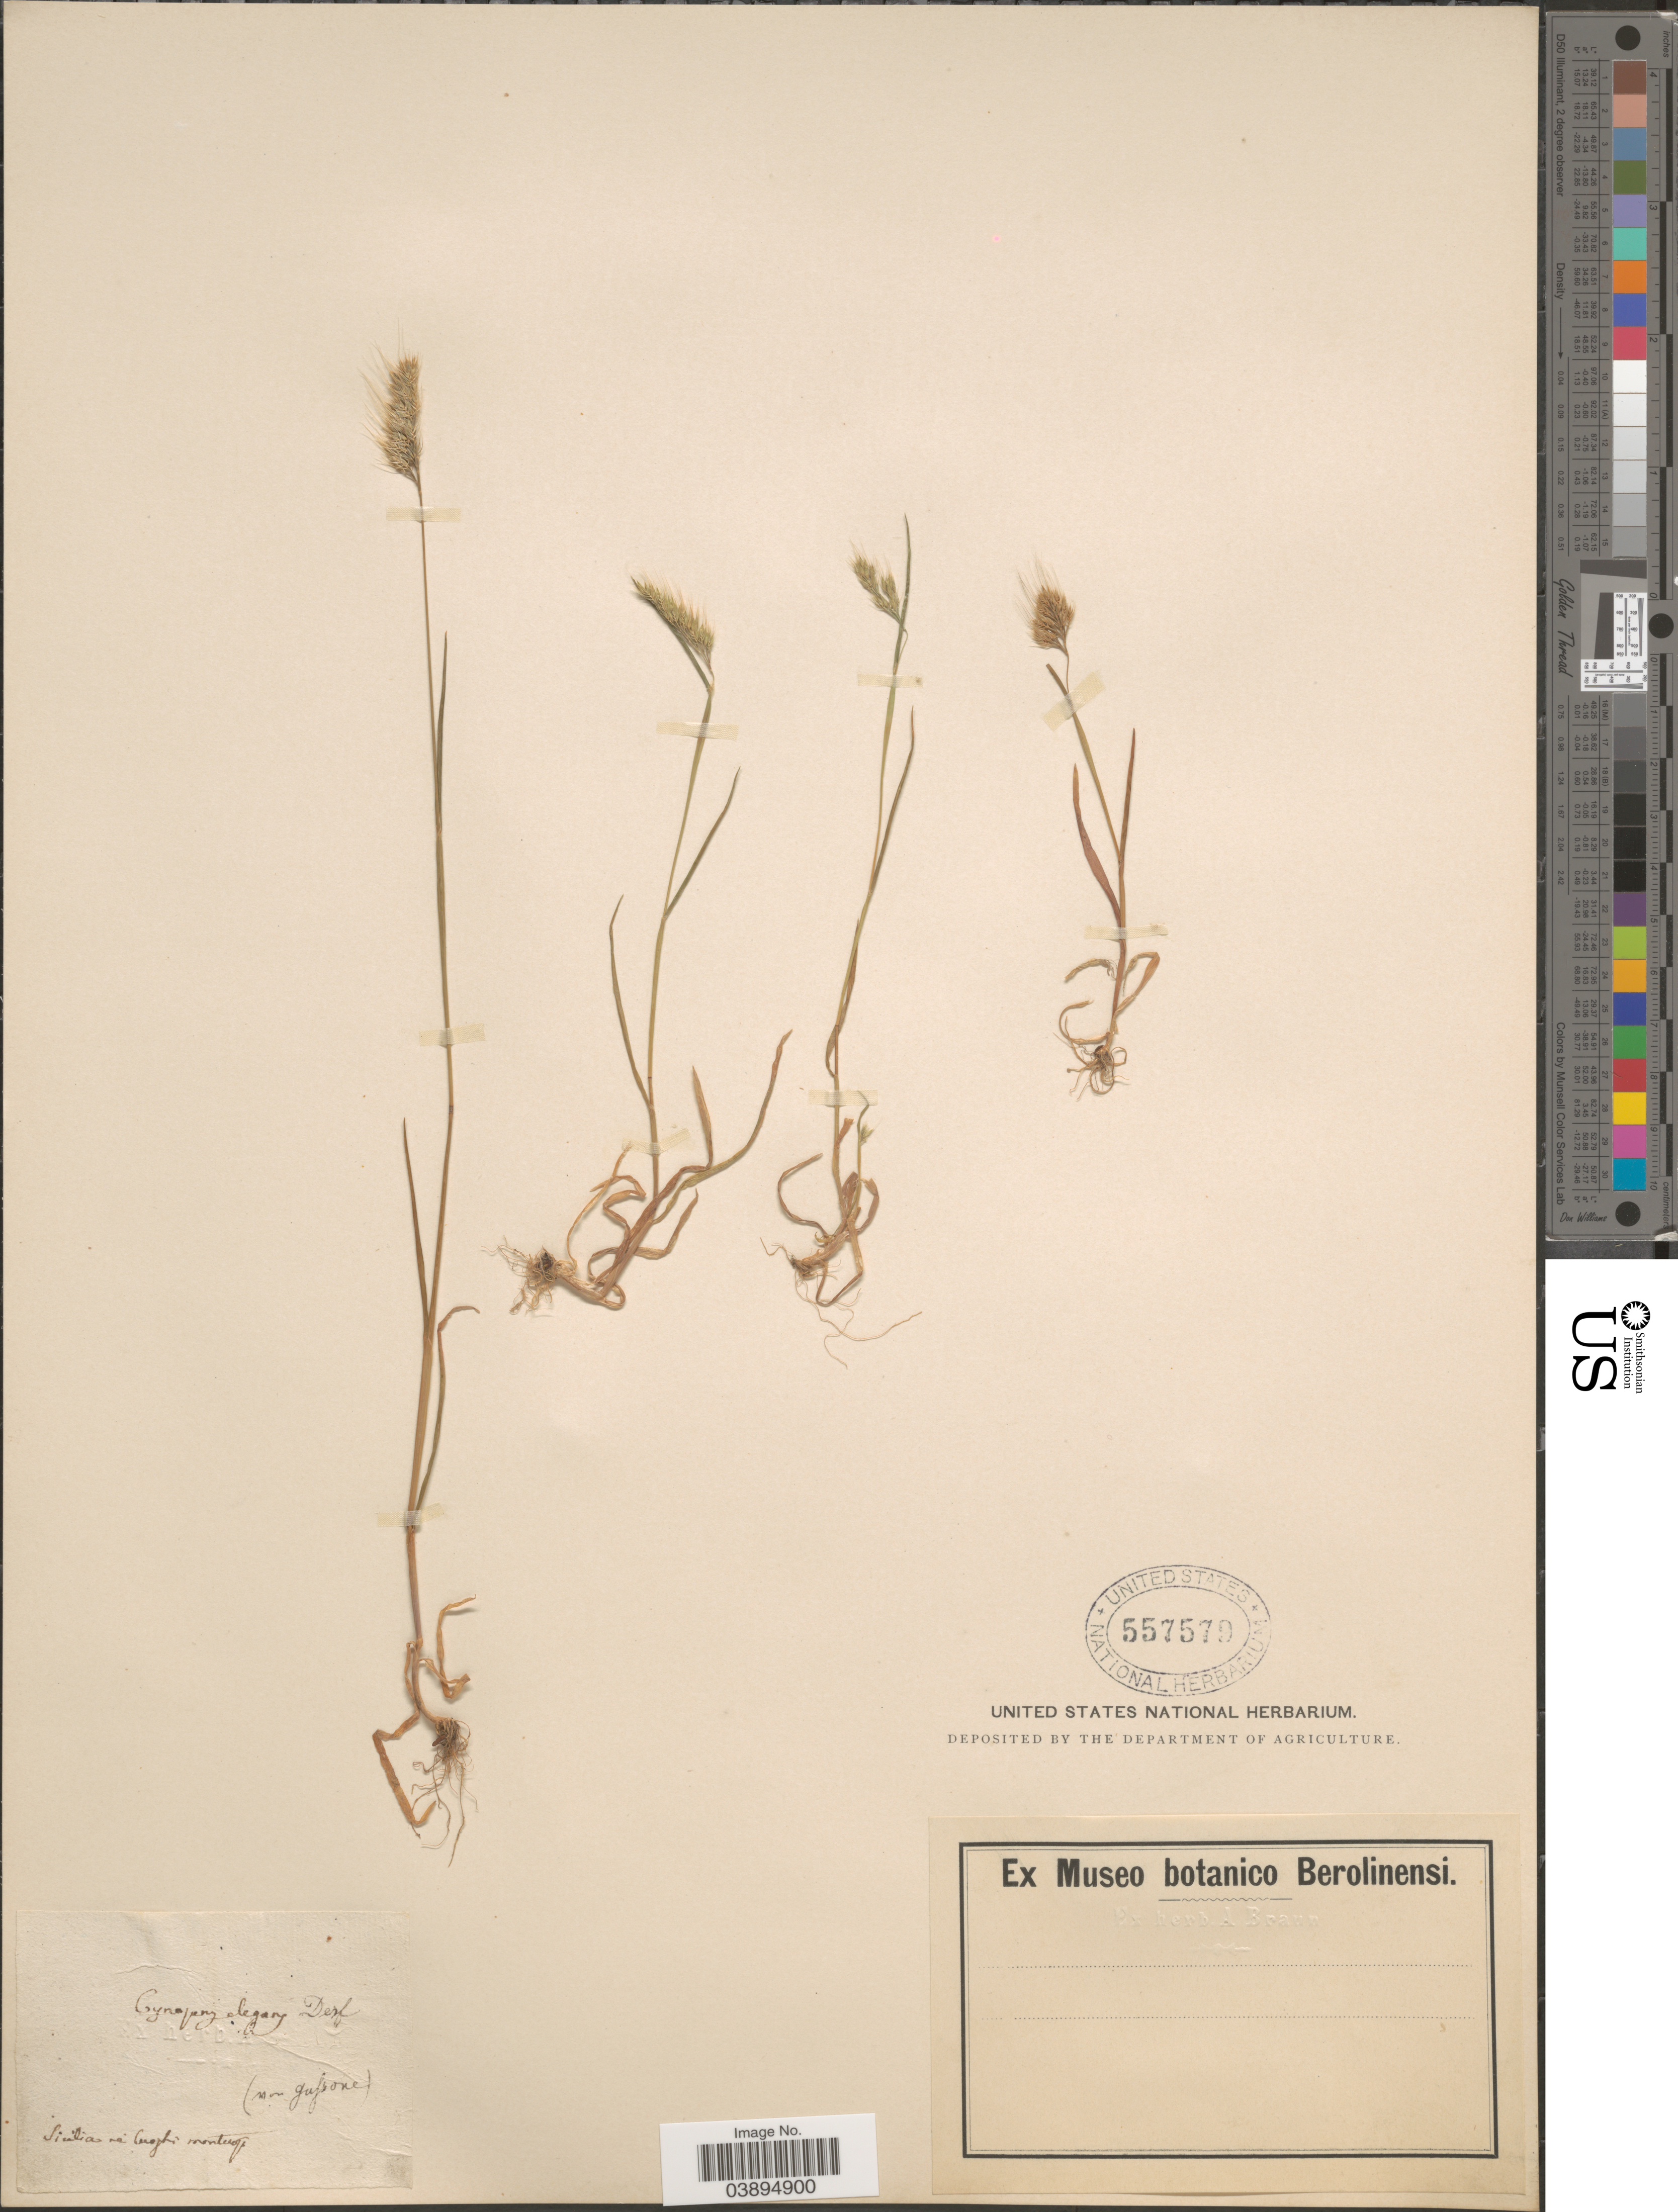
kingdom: Plantae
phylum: Tracheophyta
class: Liliopsida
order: Poales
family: Poaceae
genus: Cynosurus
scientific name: Cynosurus elegans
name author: Desf.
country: Italy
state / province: Siciliana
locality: Sicilia na Ceroghi monteroge. [interpreted]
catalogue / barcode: US 557579